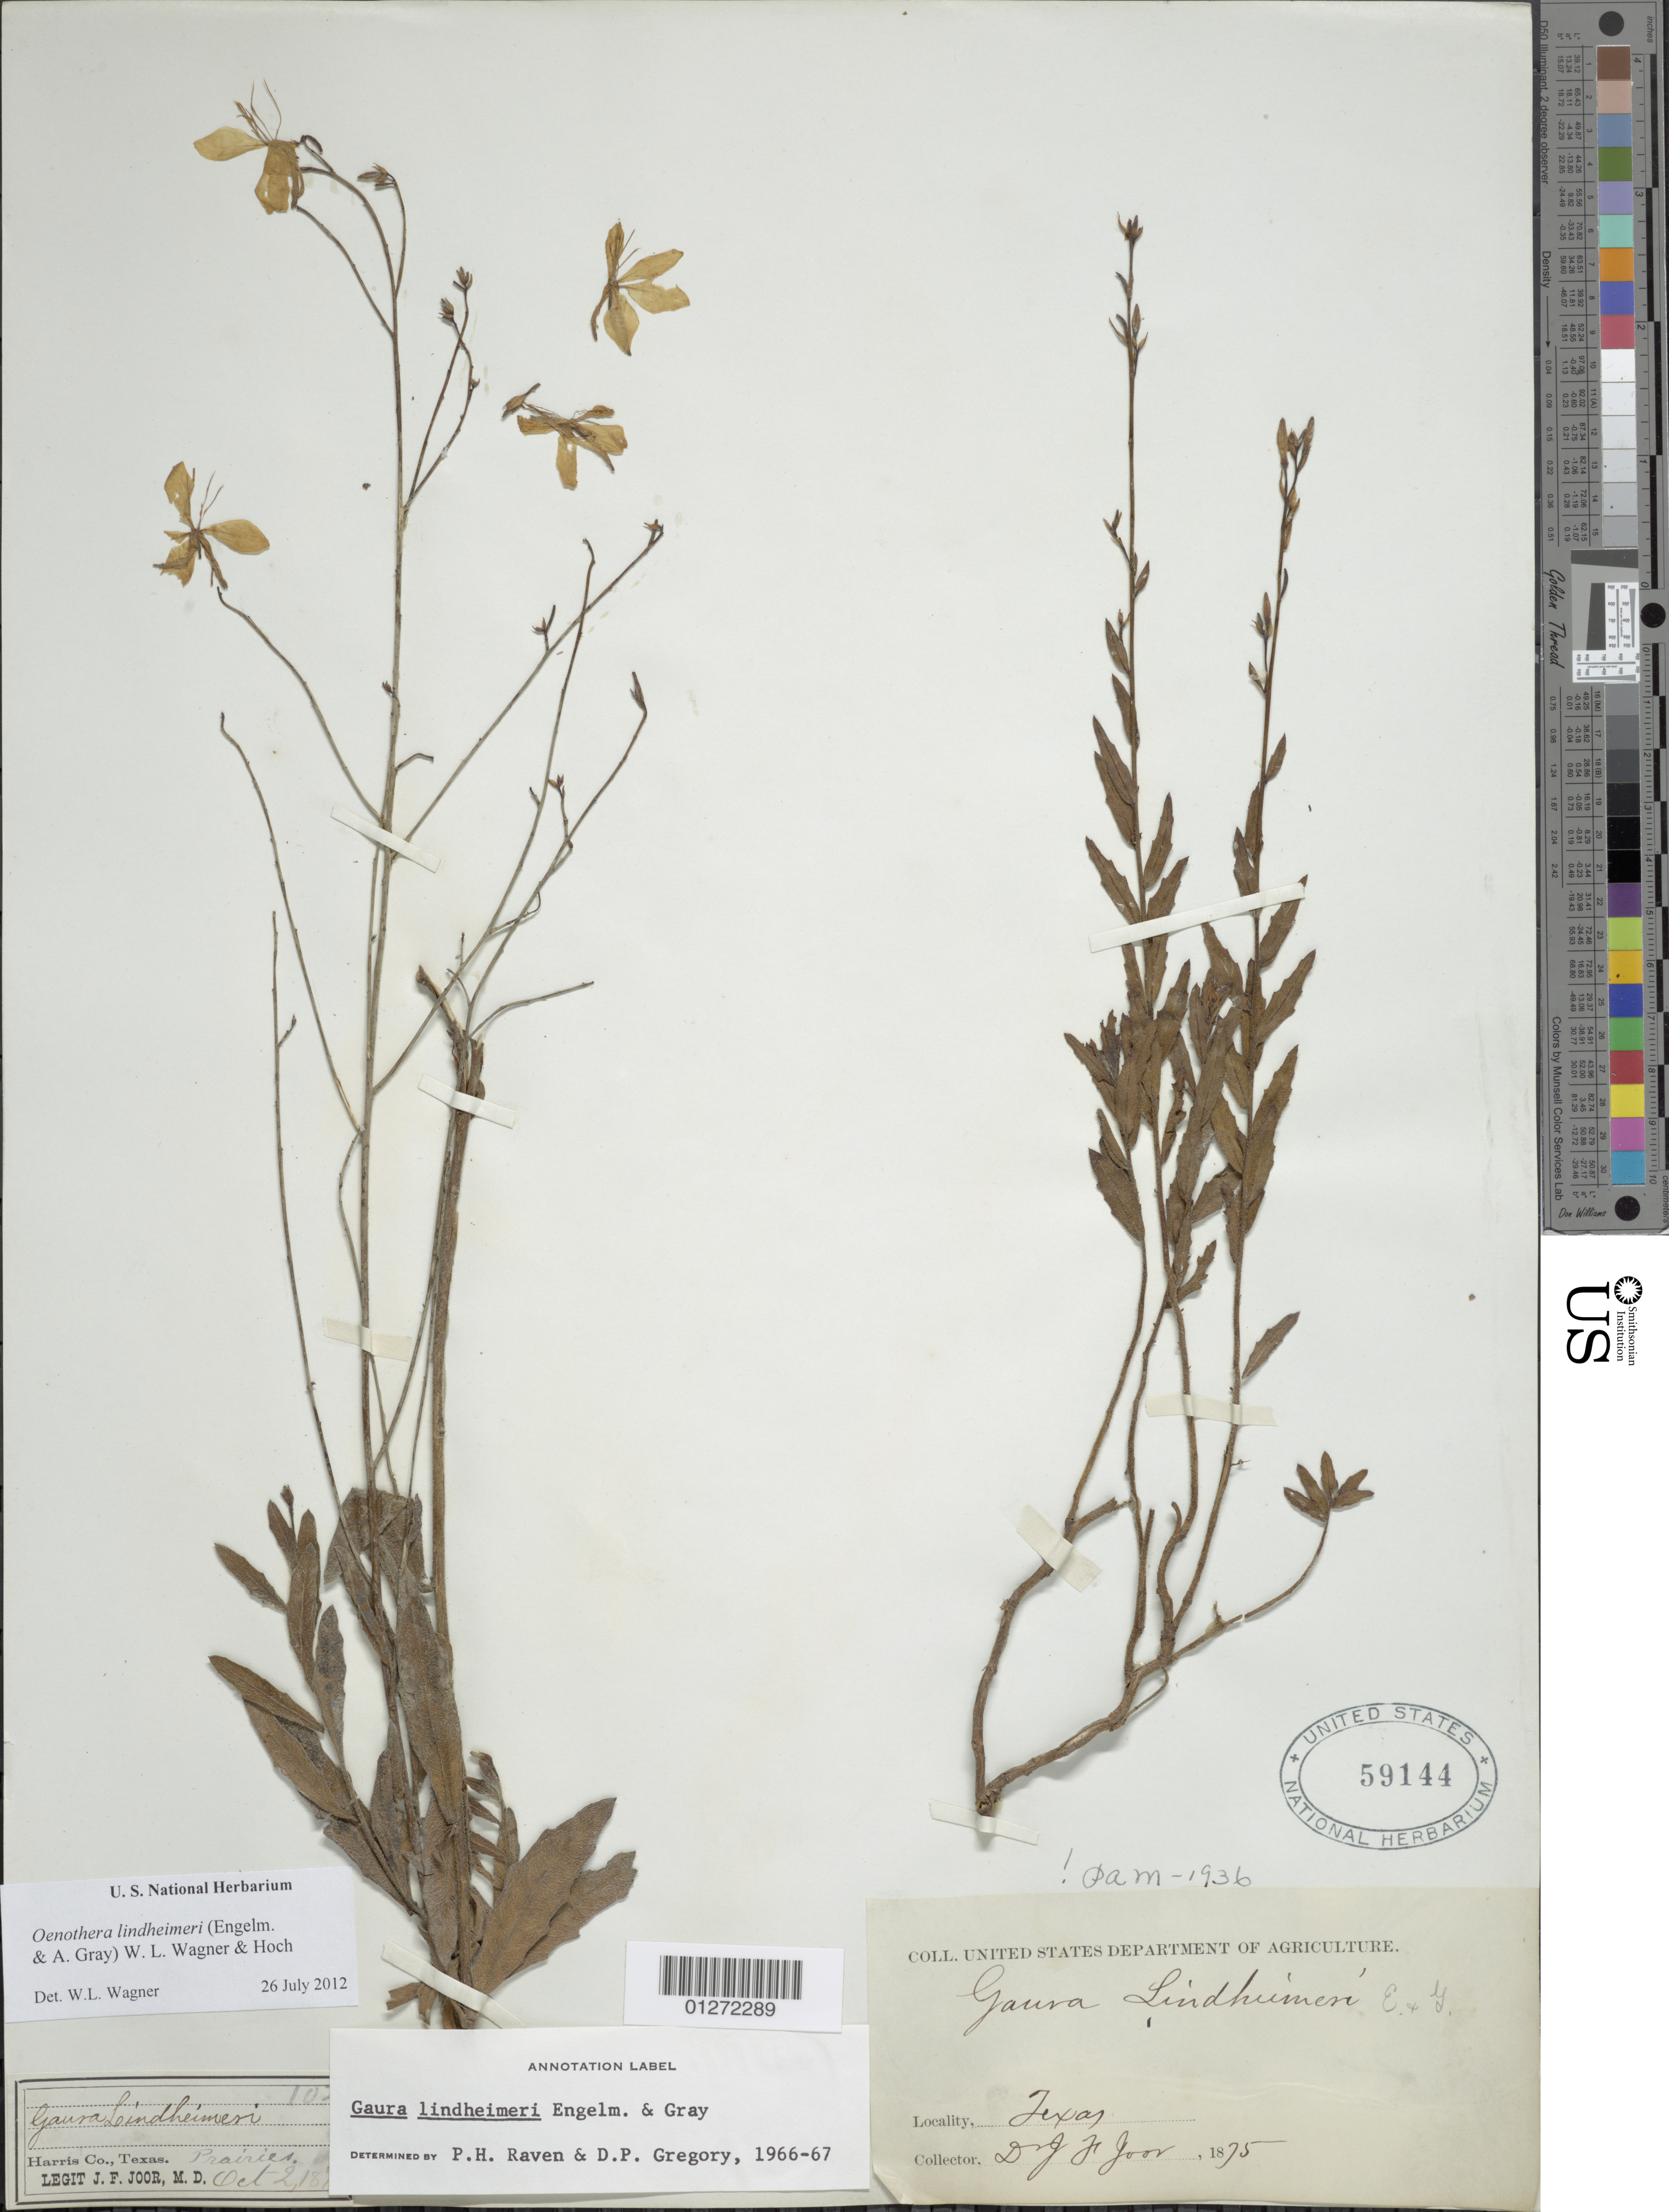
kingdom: Plantae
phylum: Tracheophyta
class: Magnoliopsida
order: Myrtales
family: Onagraceae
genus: Oenothera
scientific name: Oenothera lindheimeri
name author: (Engelm. & A. Gray) W.L. Wagner & Hoch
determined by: Wagner, W. L., (BOT), Smithsonian Institution - National Museum of Natural History (UNITED STATES)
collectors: J. F. Joor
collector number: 102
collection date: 1875-10-02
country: United States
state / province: Texas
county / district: Harris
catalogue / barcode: US 59144